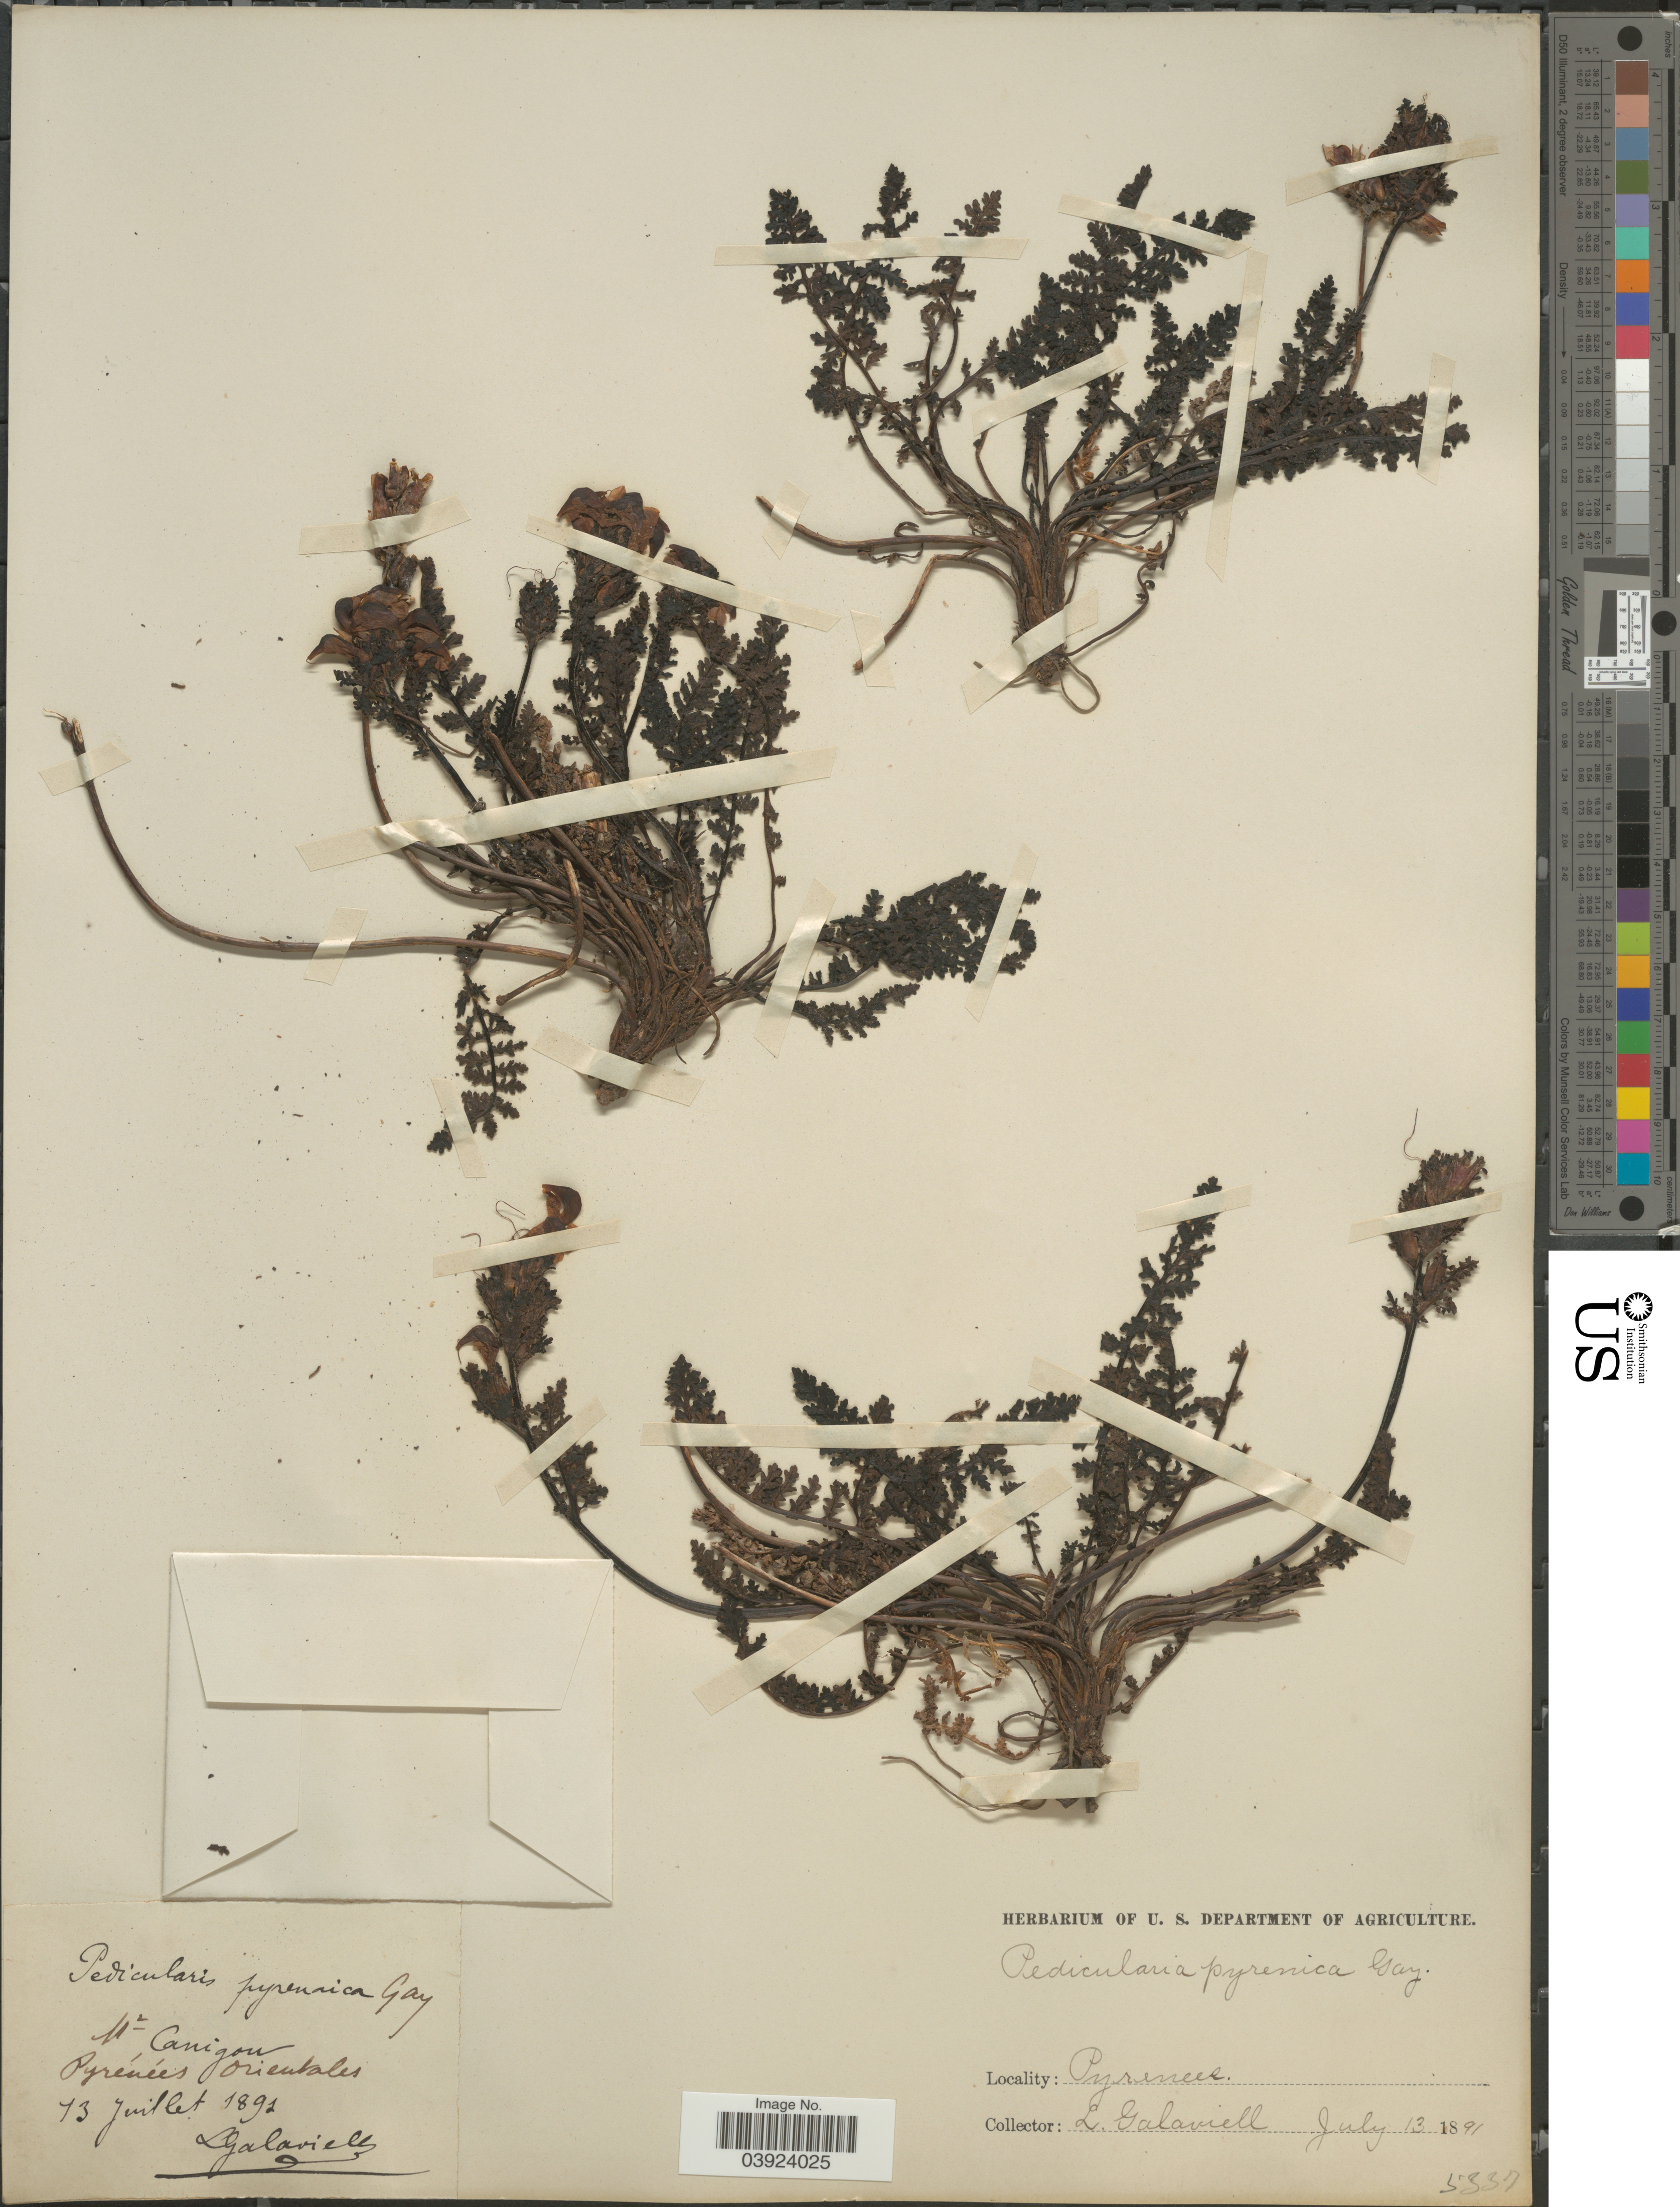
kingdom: Plantae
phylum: Tracheophyta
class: Magnoliopsida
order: Lamiales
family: Orobanchaceae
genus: Pedicularis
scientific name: Pedicularis pyrenaica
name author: J. Gay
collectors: L. Galaviell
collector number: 5337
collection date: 1891-07-13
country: France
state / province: Occitanie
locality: Mt. Canigon. Pyrénées Orientales.